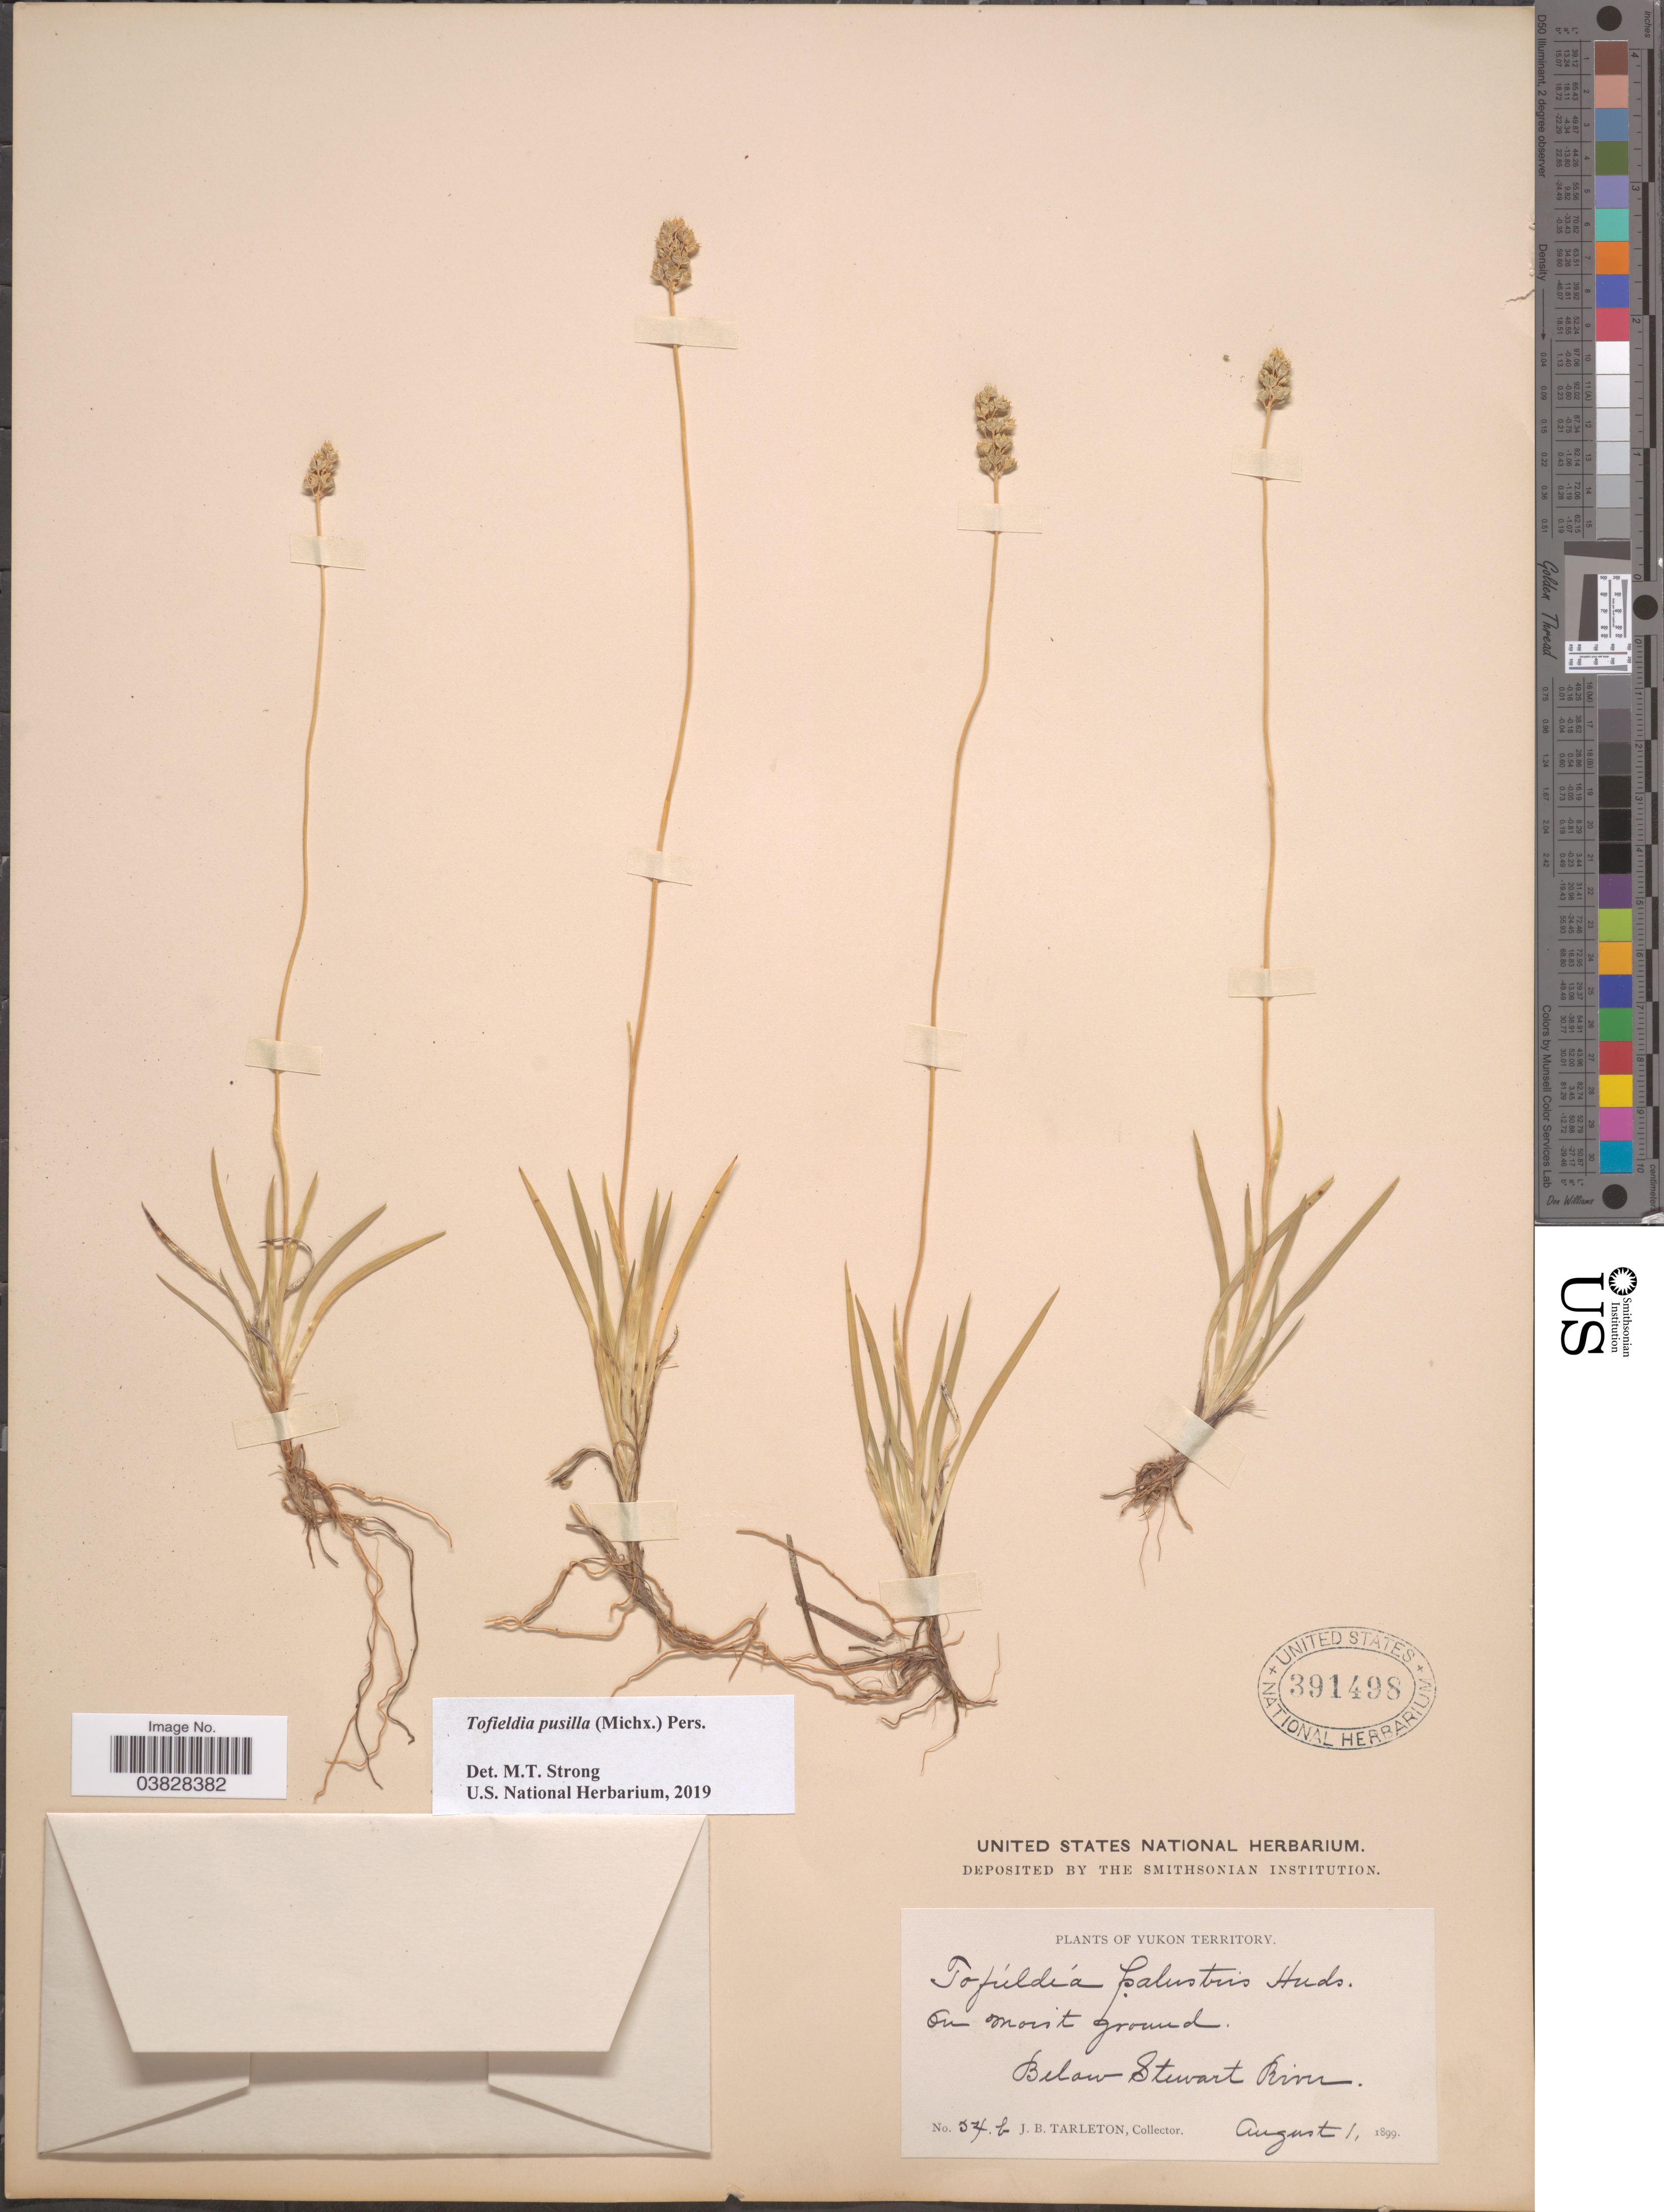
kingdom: Plantae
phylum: Tracheophyta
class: Liliopsida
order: Alismatales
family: Tofieldiaceae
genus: Tofieldia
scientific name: Tofieldia pusilla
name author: (Michx.) Pers.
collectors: J. Tarleton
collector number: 54b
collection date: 1899-08-01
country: Canada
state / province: Yukon Territory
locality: Below Stewart River.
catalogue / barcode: US 391498